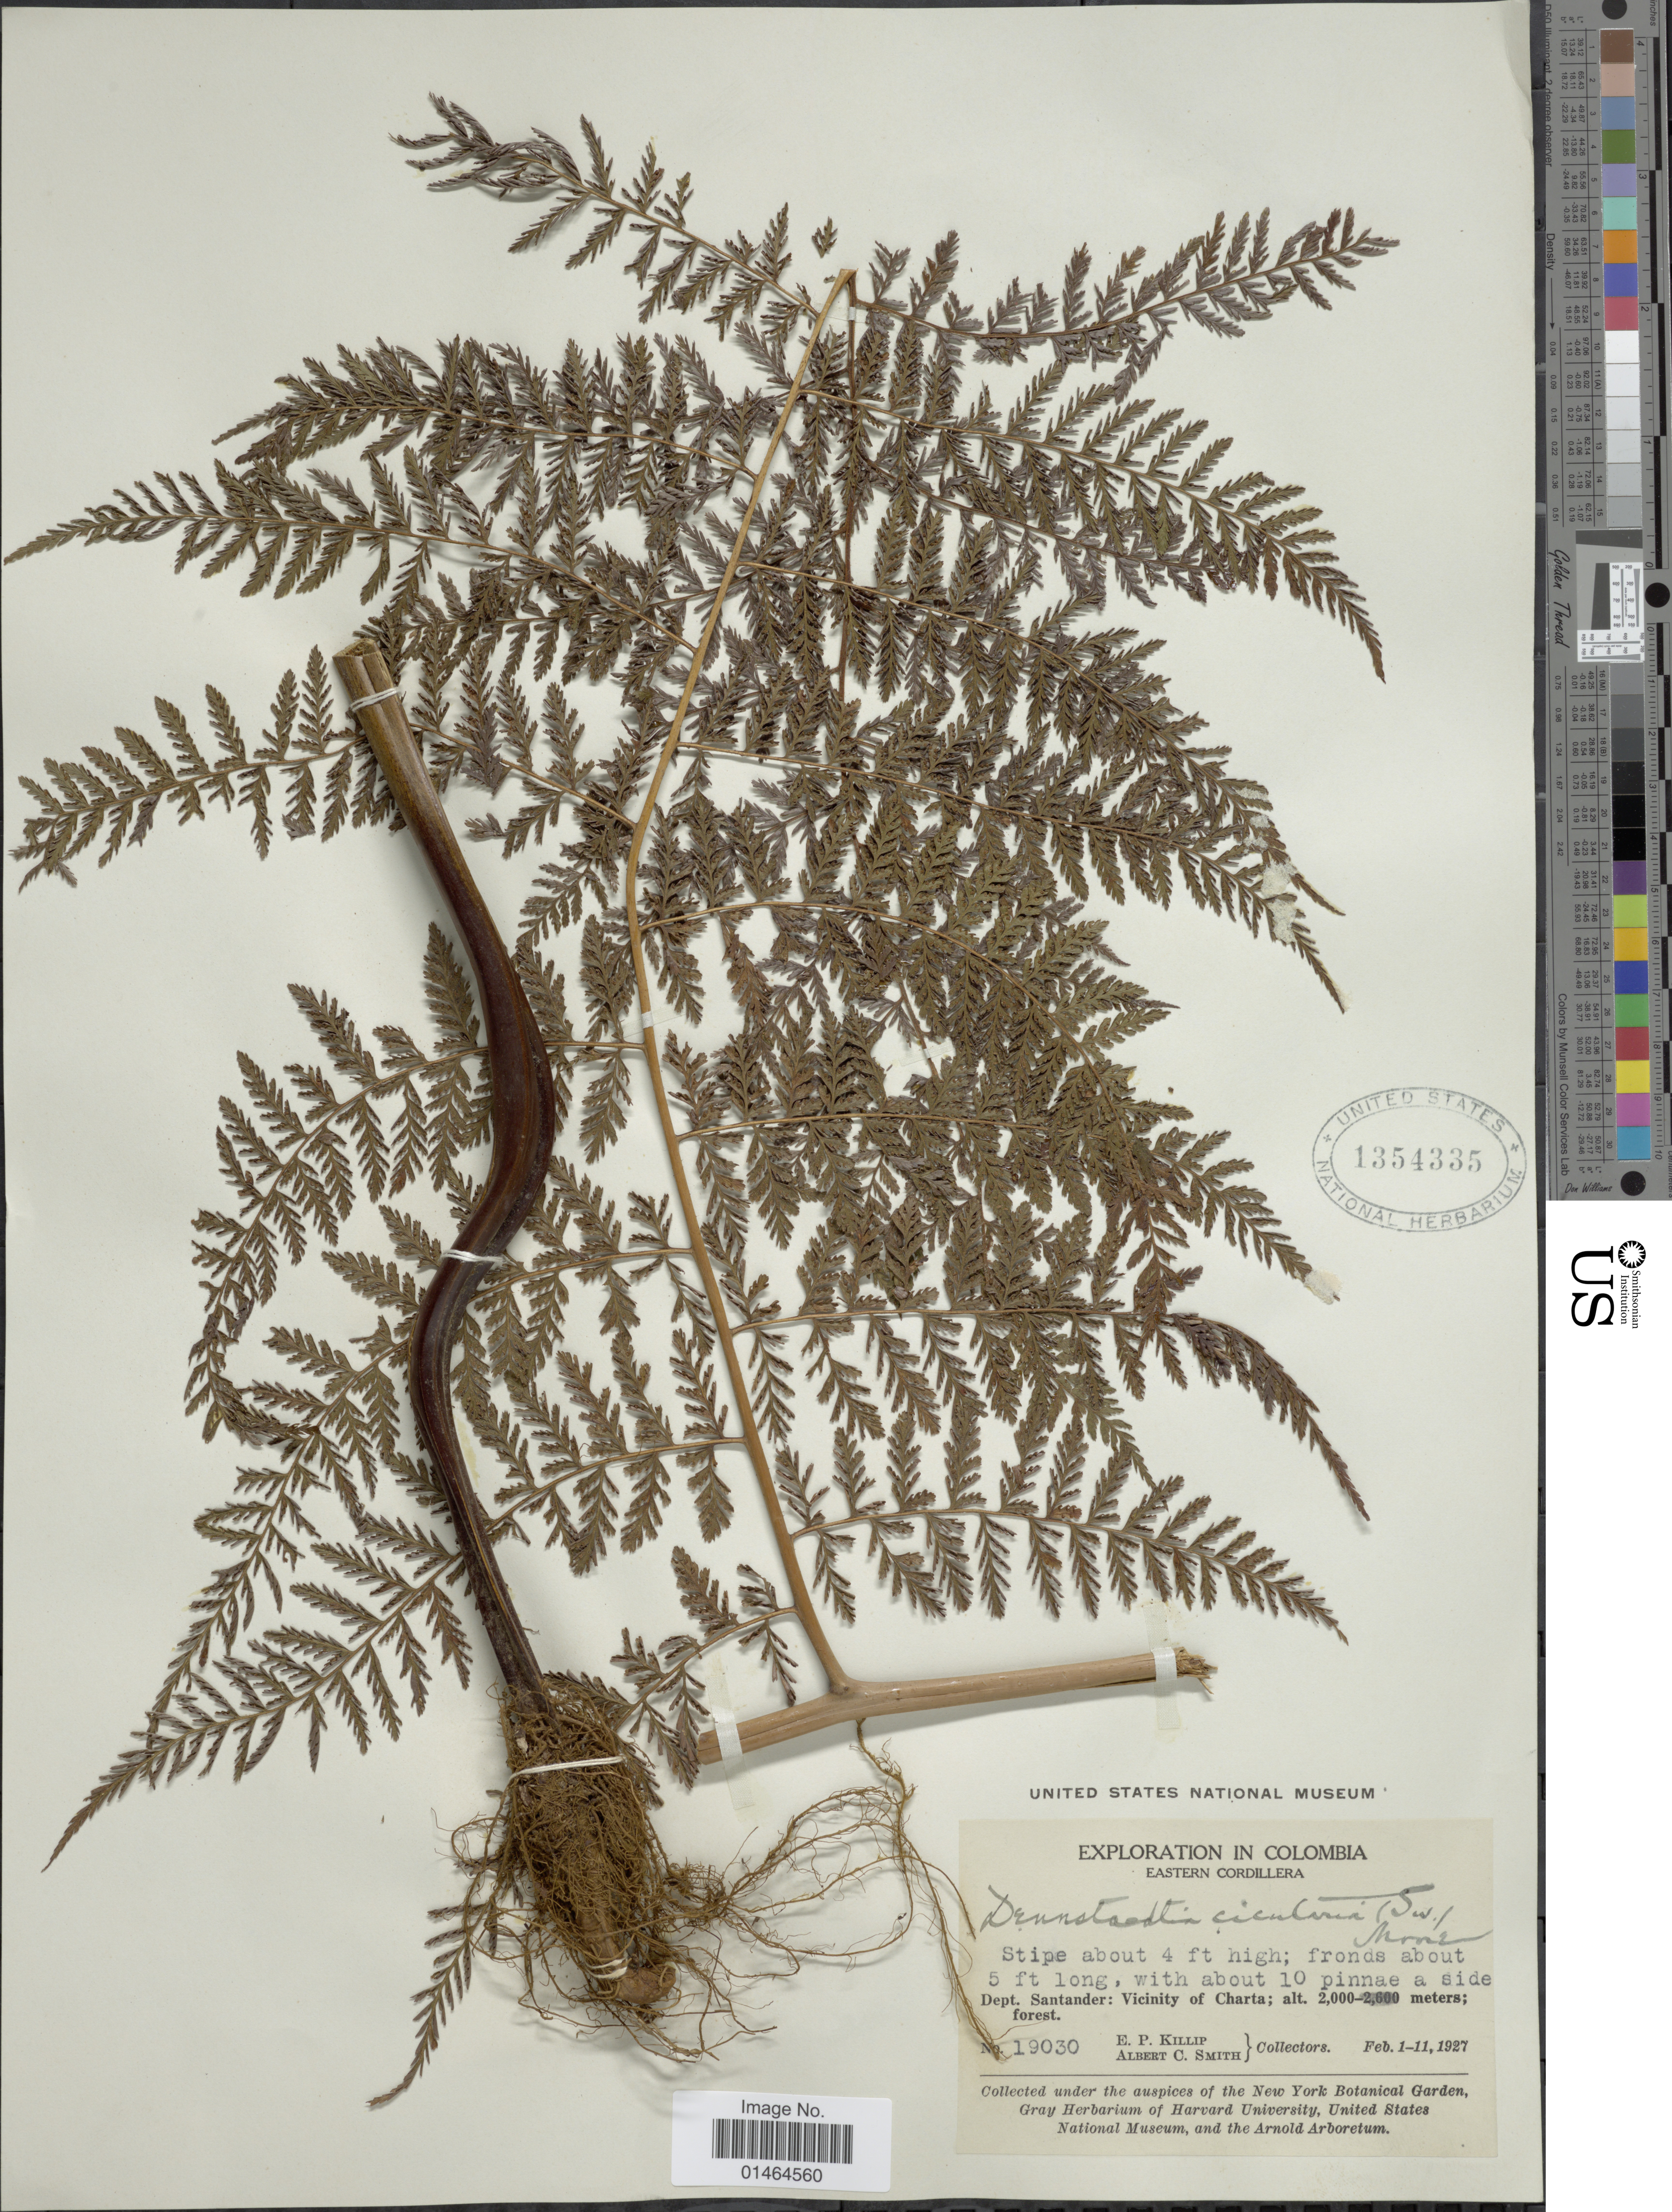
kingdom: Plantae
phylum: Tracheophyta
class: Polypodiopsida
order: Polypodiales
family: Dennstaedtiaceae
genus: Dennstaedtia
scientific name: Dennstaedtia cicutaria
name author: (Sw.) T. Moore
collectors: E. P. Killip & A. C. Smith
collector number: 19030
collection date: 1927-02-01/1927-02-11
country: Colombia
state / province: Santander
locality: Eastern Cordillera. Vicinity of Charta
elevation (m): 2000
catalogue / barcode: US 1354335